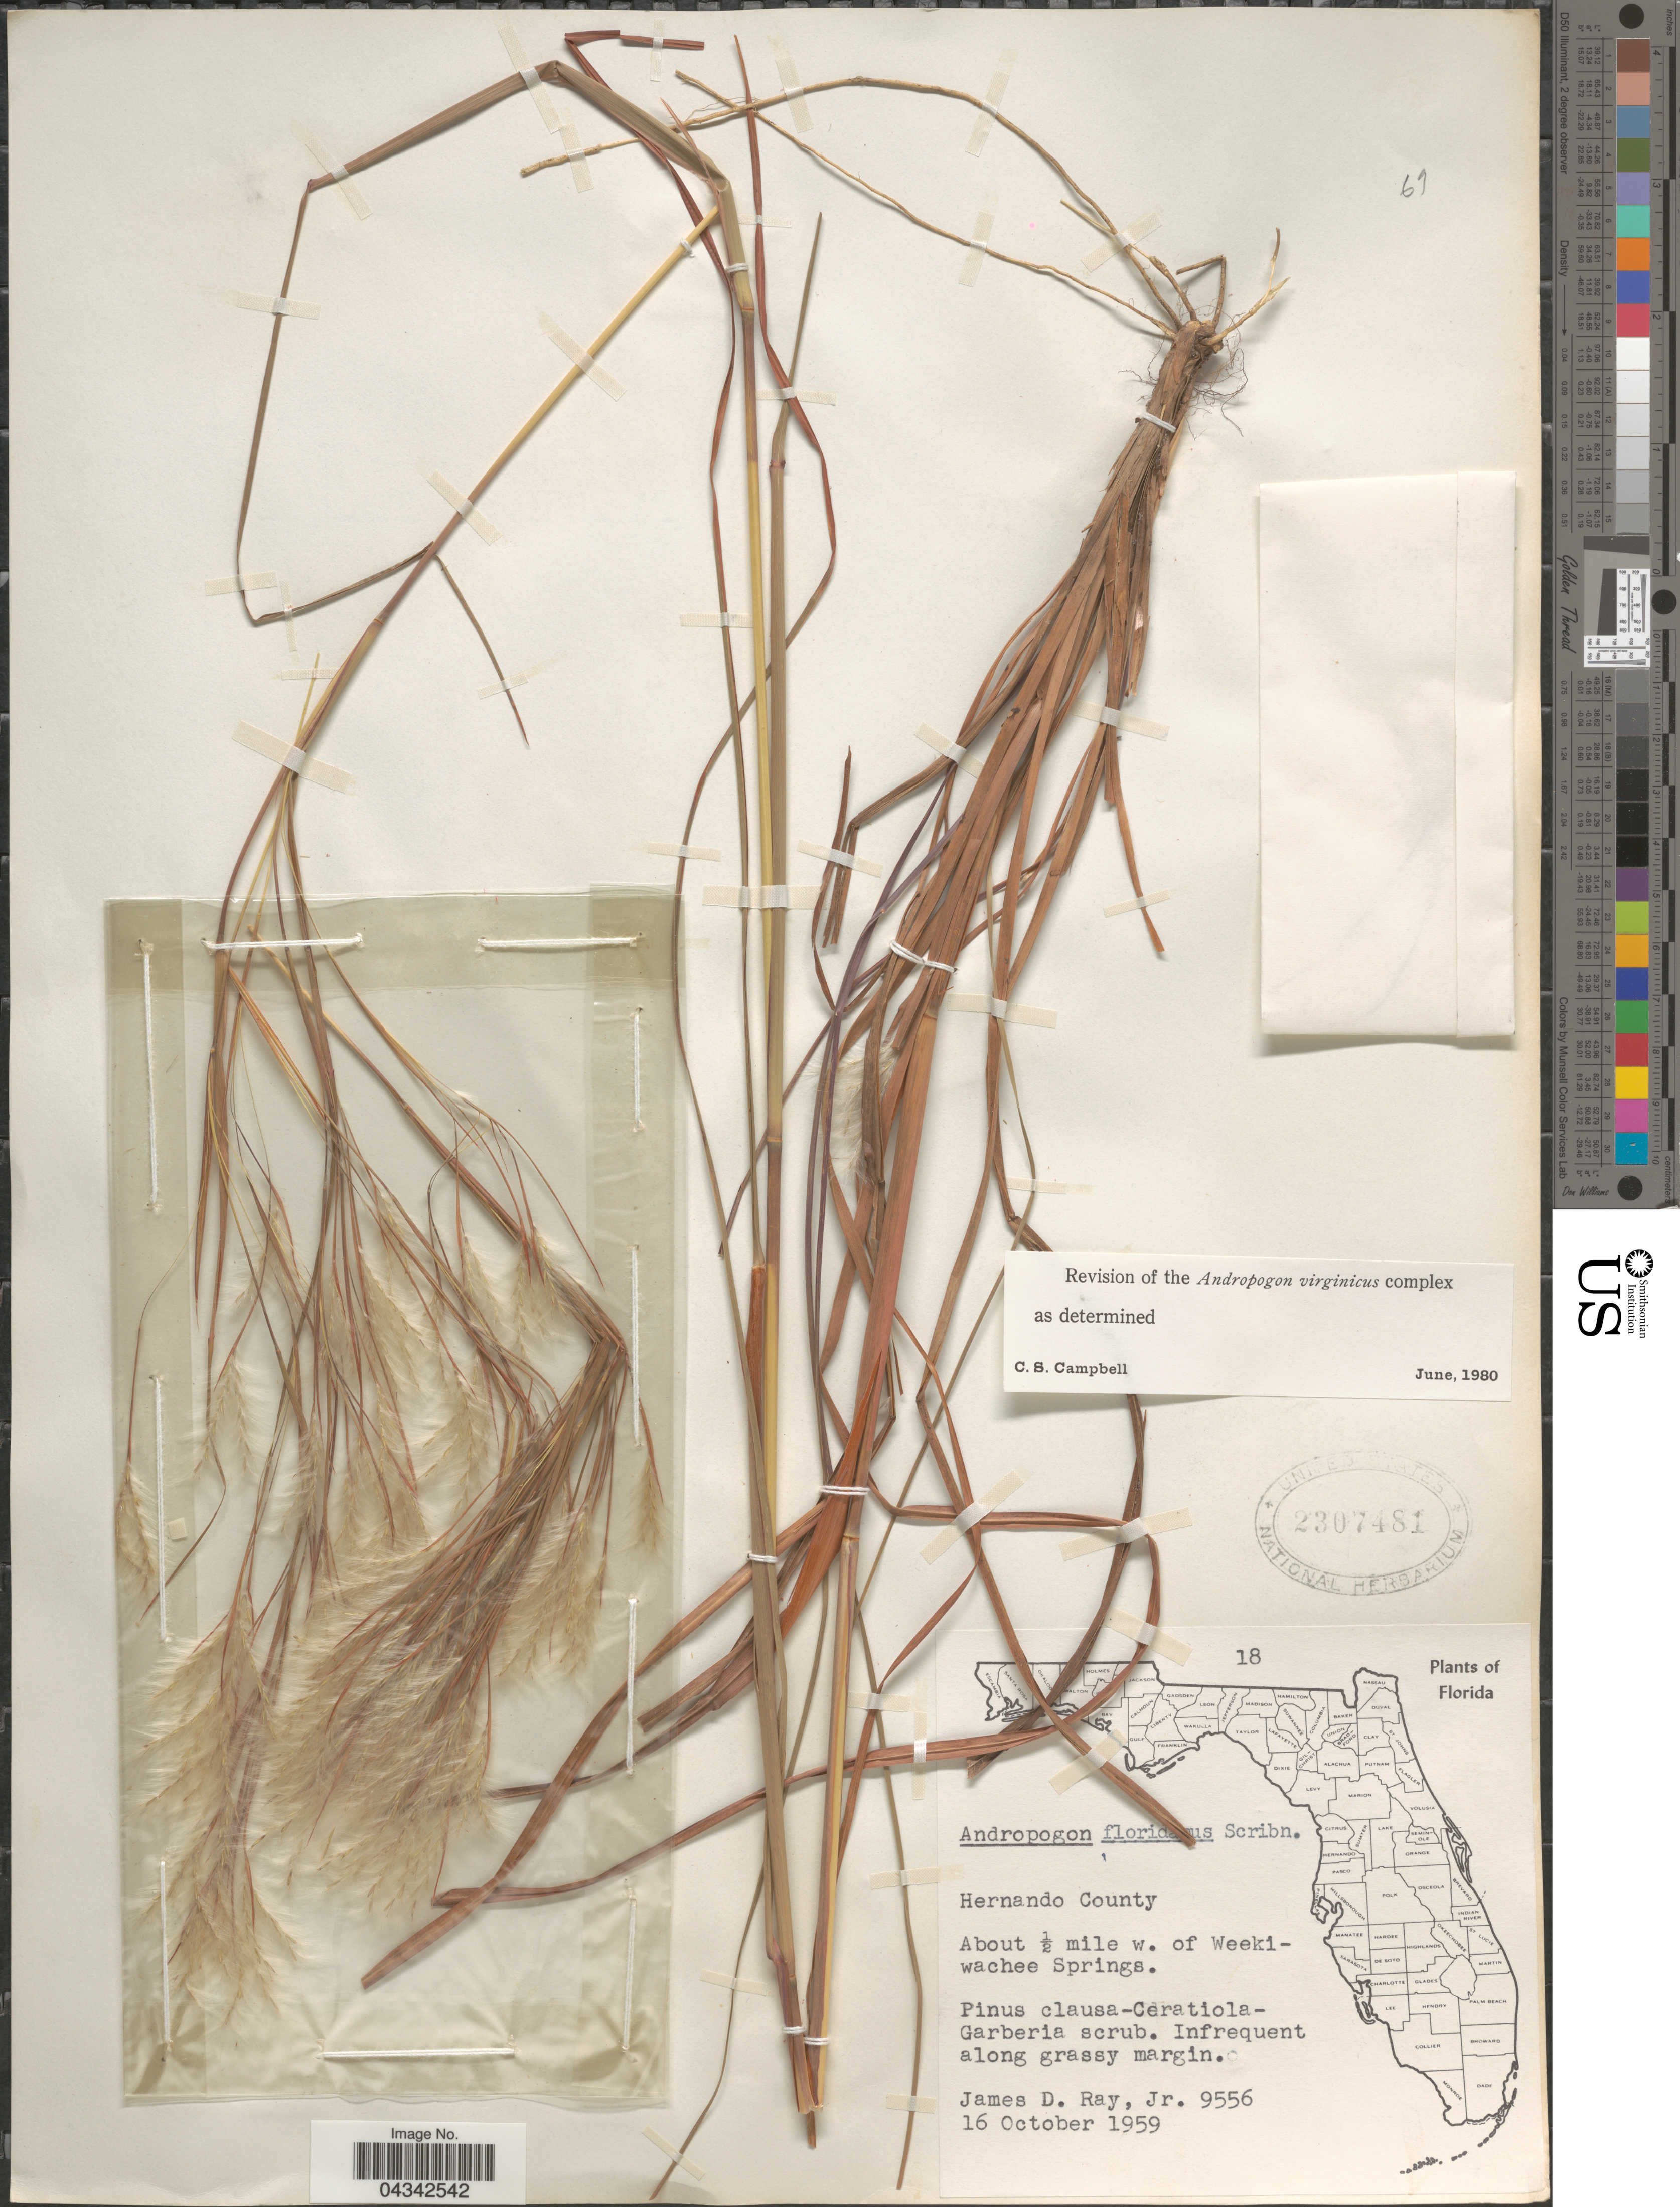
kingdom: Plantae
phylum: Tracheophyta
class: Liliopsida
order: Poales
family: Poaceae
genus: Andropogon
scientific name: Andropogon floridanus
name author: Scribn.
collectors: J. D. Ray Jr.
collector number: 9556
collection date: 1959-10-16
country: United States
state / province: Florida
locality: Hernando County.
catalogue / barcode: US 2307481